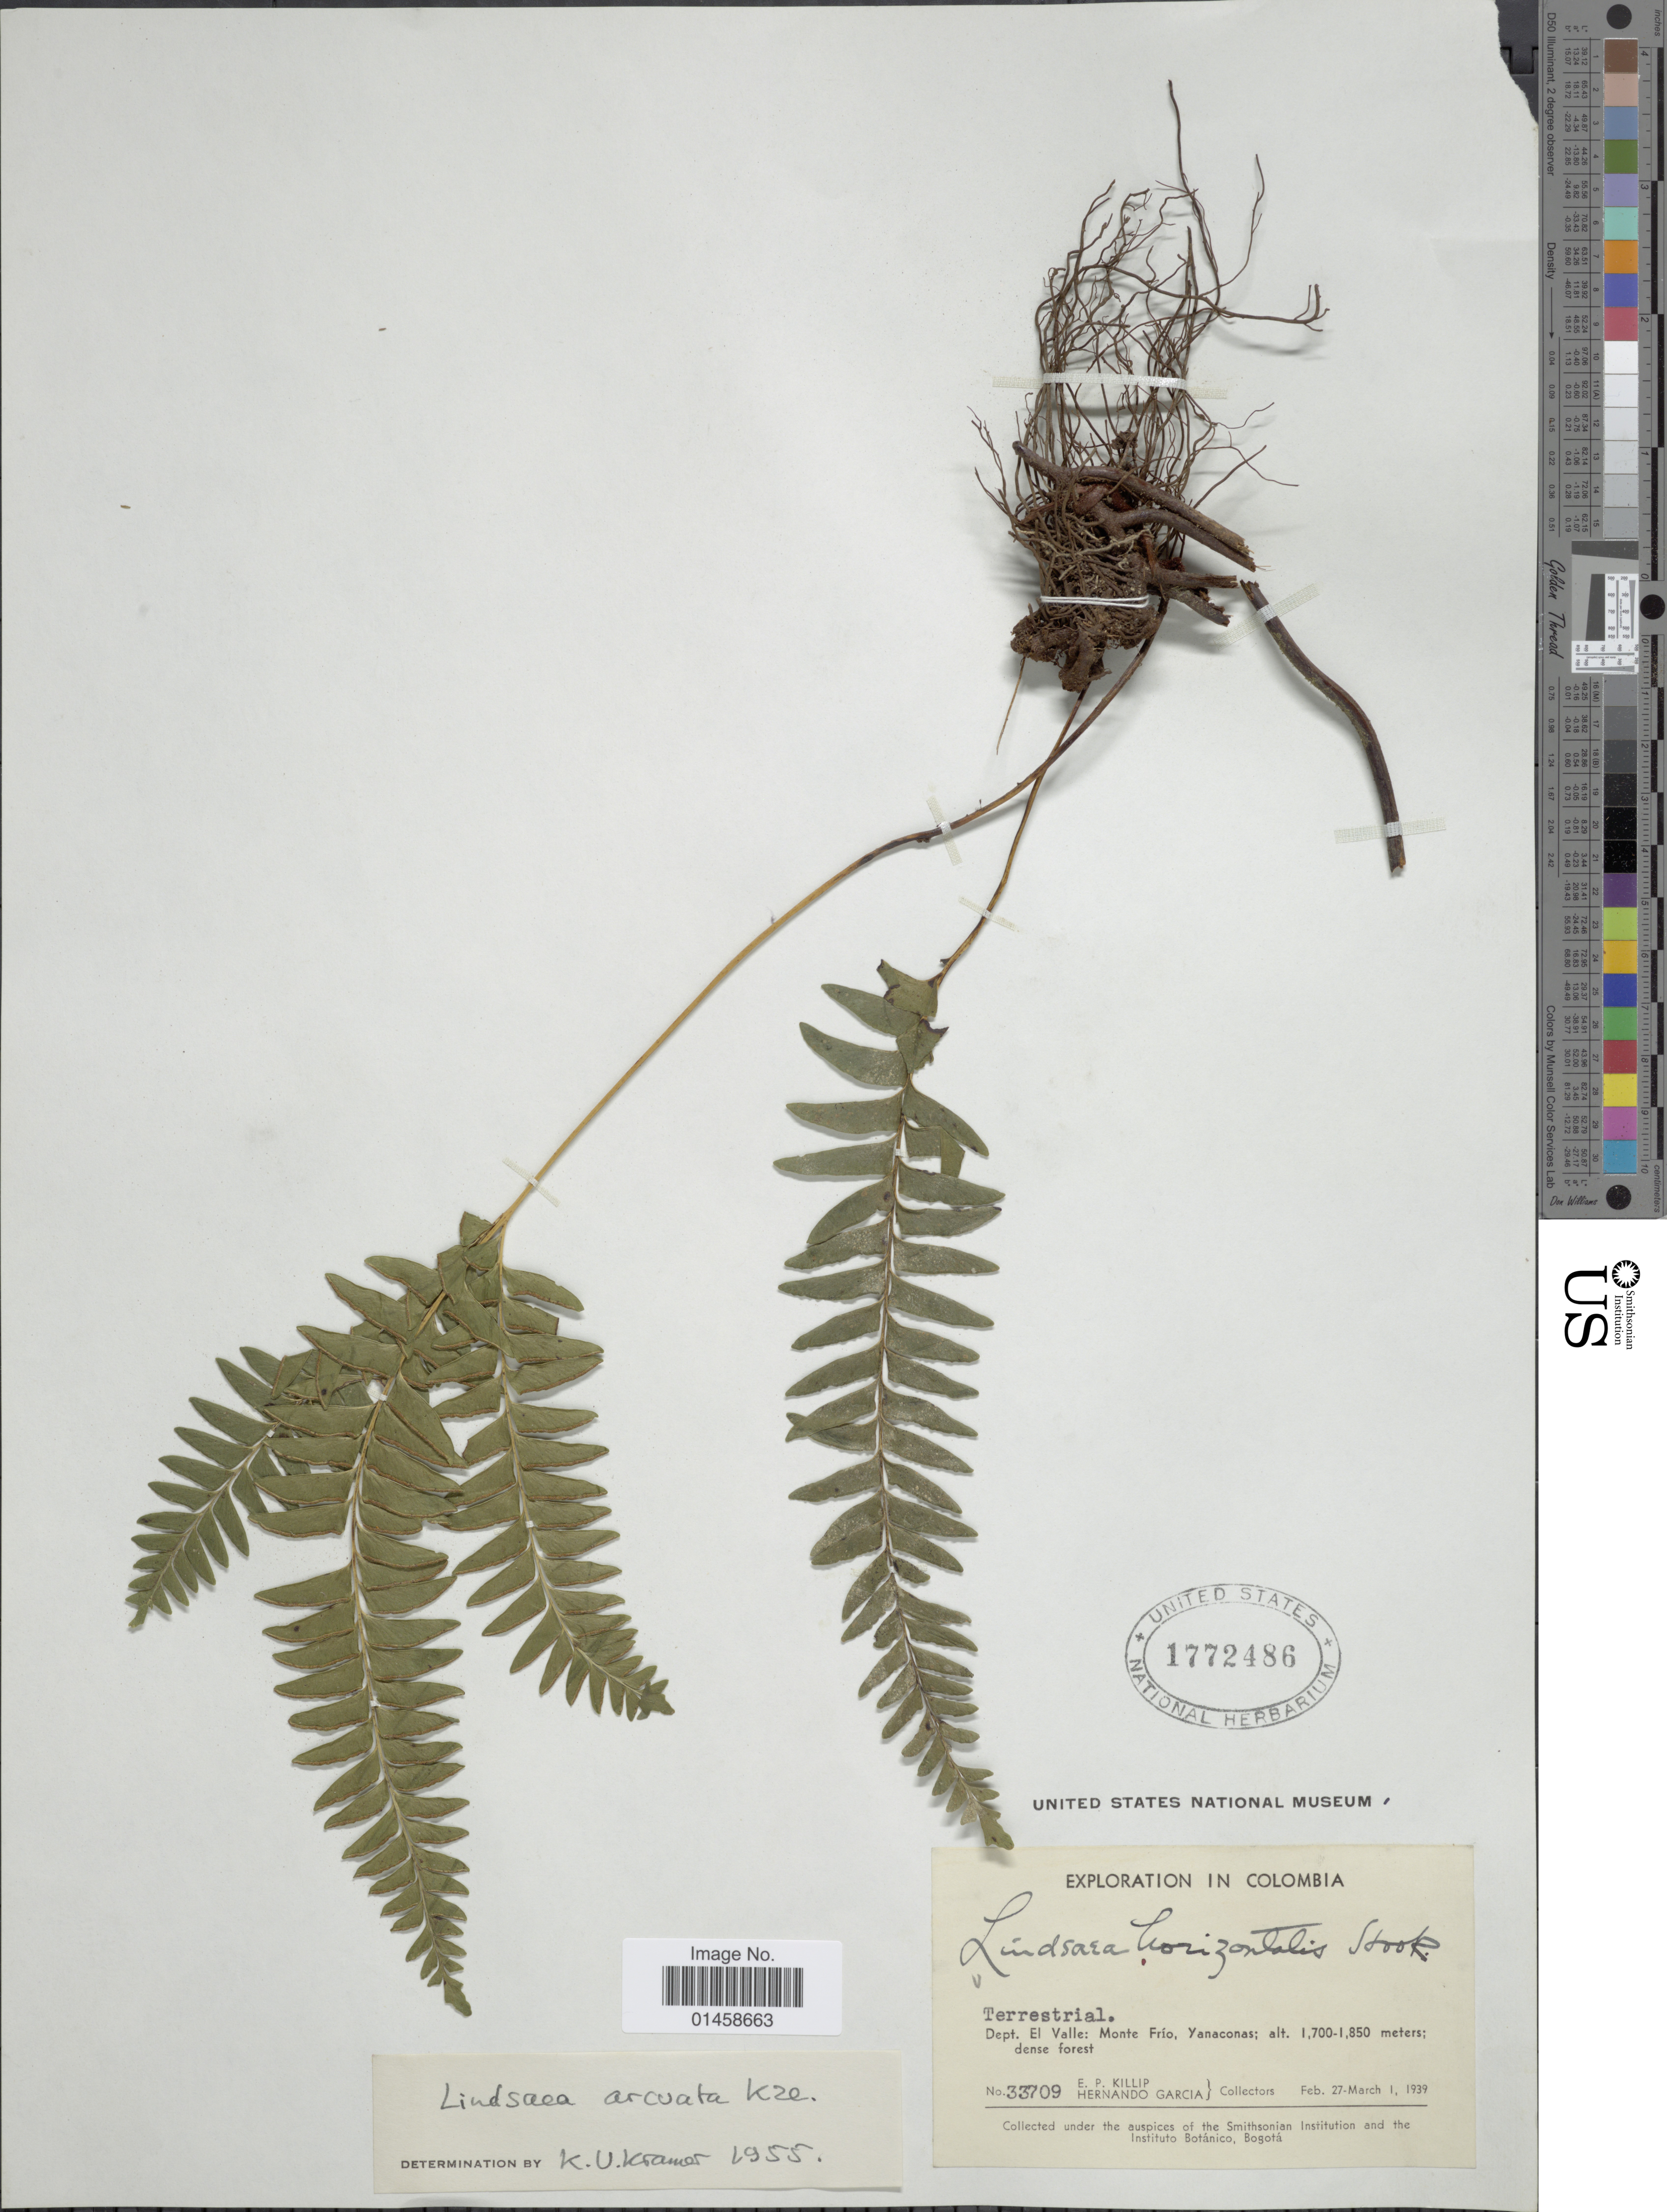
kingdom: Plantae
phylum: Tracheophyta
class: Polypodiopsida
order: Polypodiales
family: Lindsaeaceae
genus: Lindsaea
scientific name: Lindsaea arcuata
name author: Kunze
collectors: E. P. Killip & H. Garcia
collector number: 33709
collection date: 1939-02-27/1939-03-01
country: Colombia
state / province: Valle del Cauca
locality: El Valle: Monte Frío, Yanaconas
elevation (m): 1700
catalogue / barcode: US 1772486